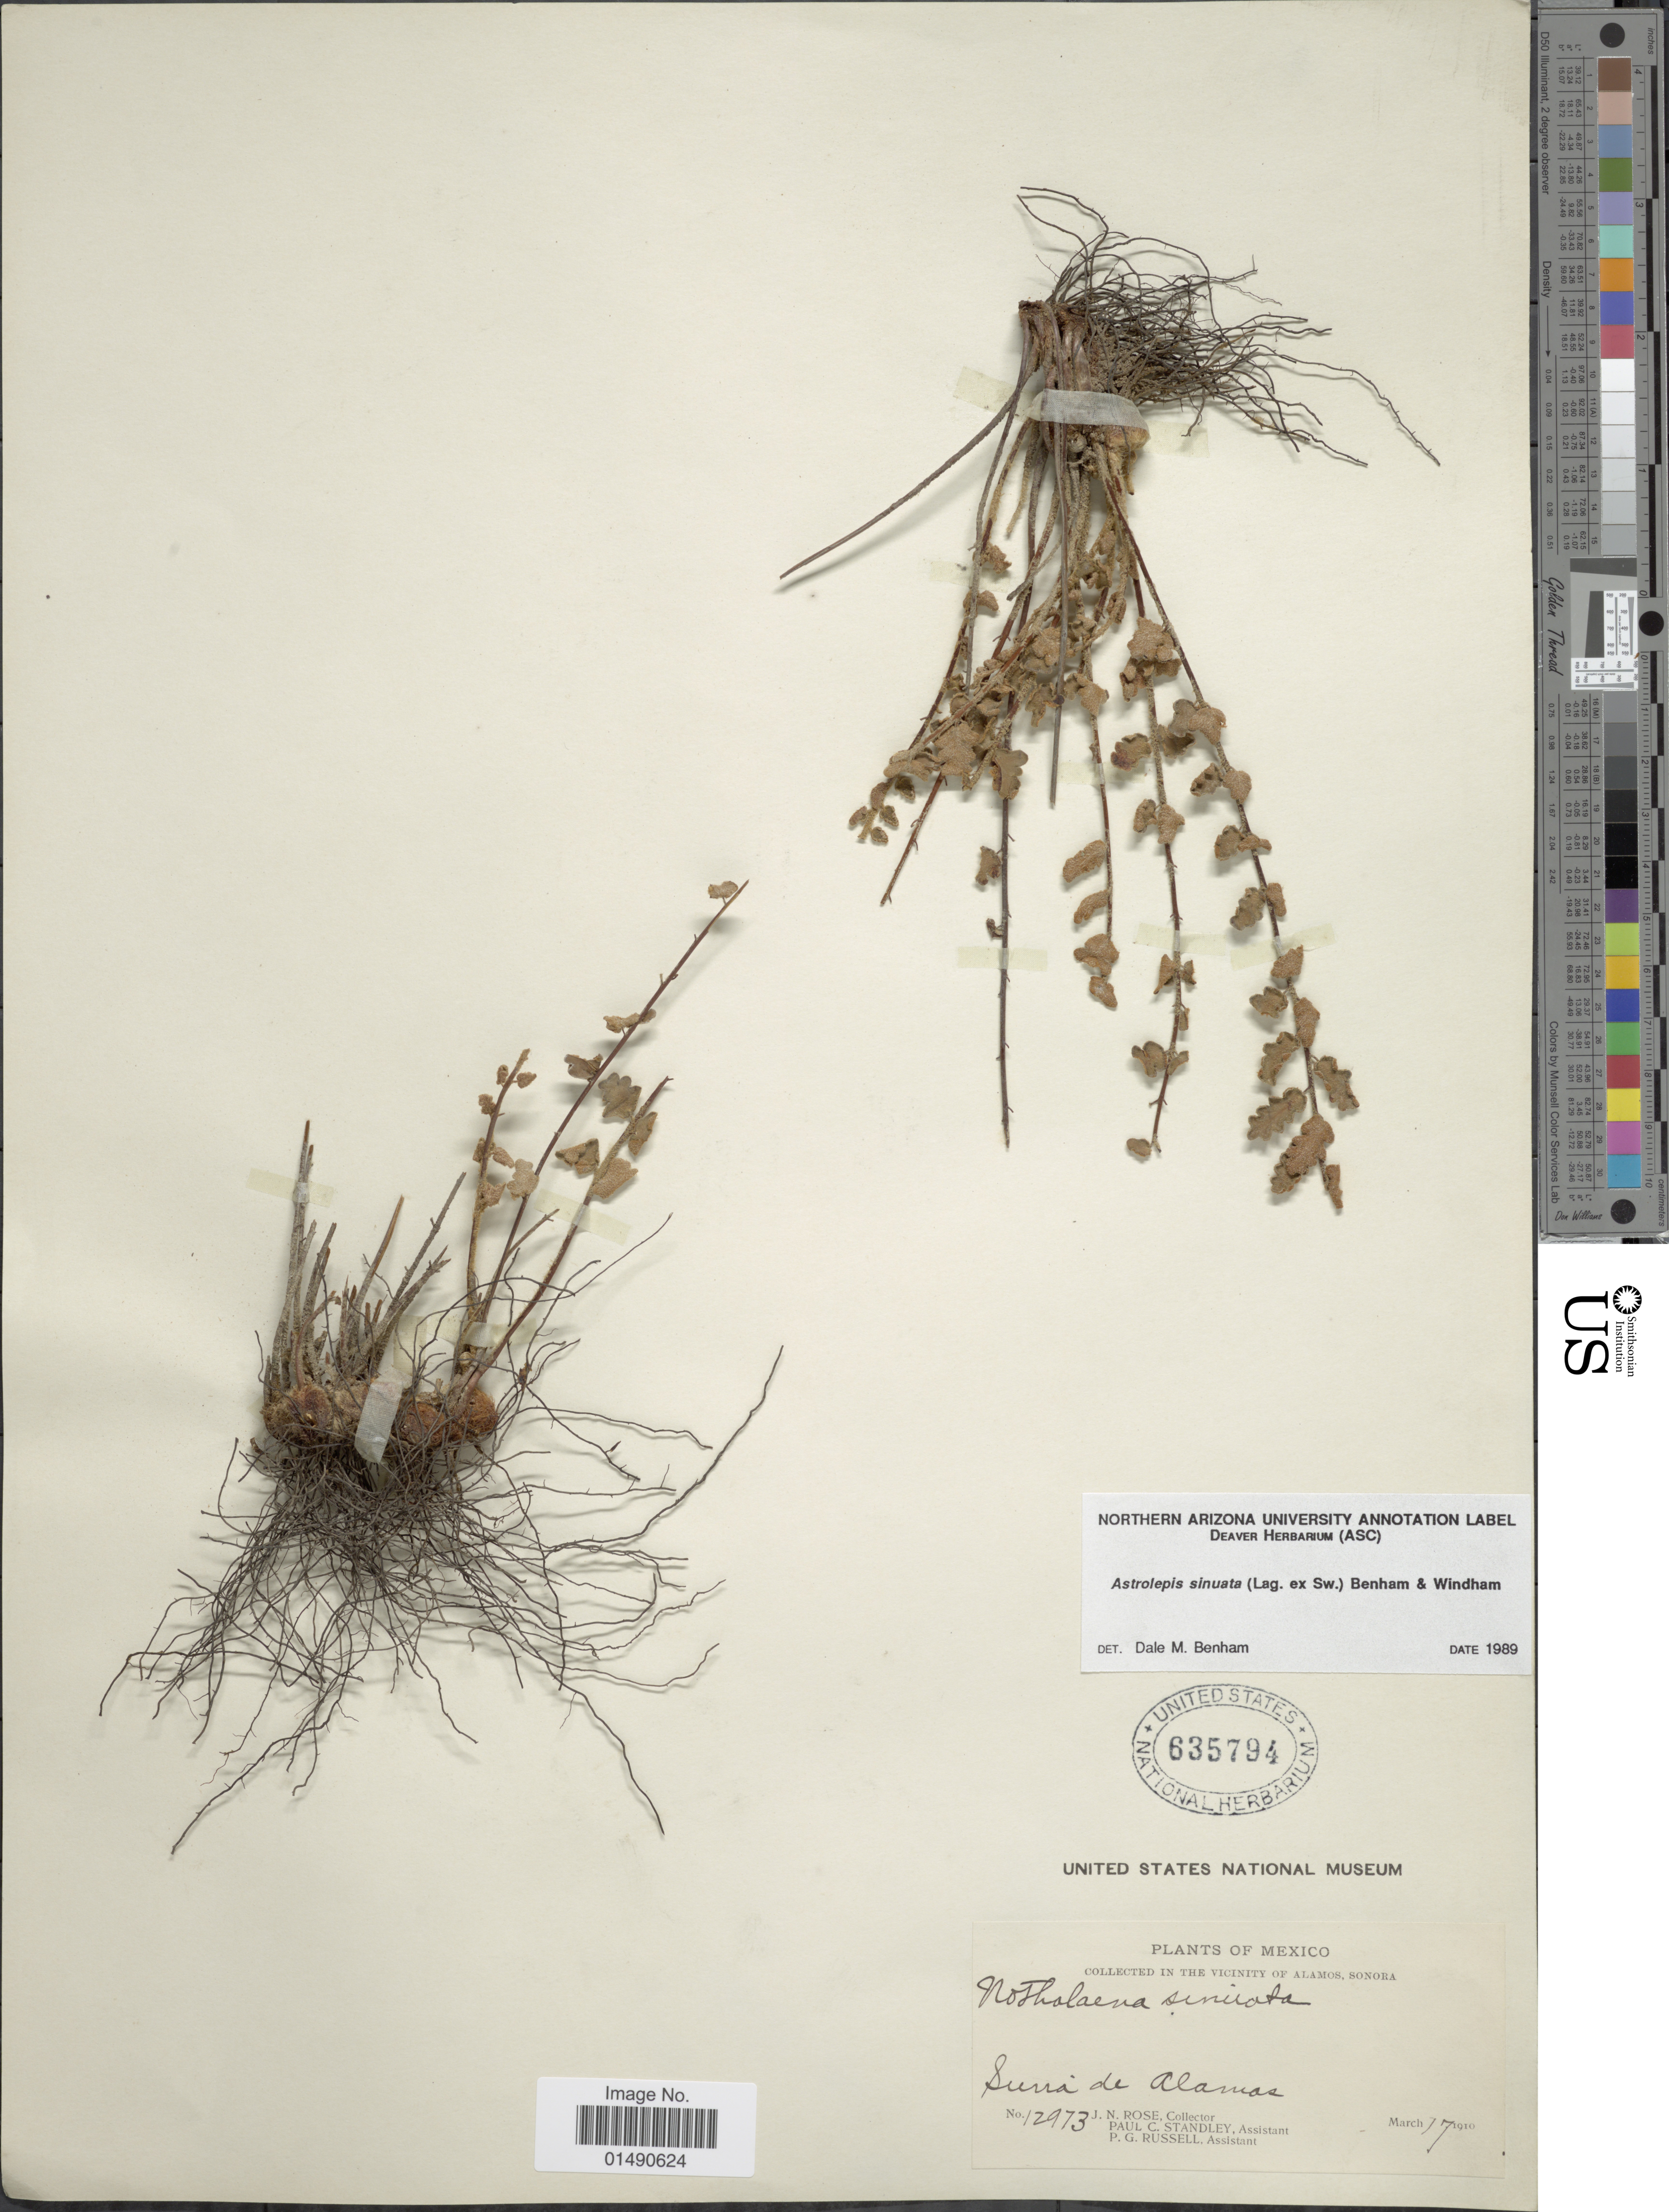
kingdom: Plantae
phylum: Tracheophyta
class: Polypodiopsida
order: Polypodiales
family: Pteridaceae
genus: Astrolepis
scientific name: Astrolepis sinuata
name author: (Lag. ex Sw.) D.M. Benham & Windham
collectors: J. N. Rose, P. C. Standley & P. G. Russell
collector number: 12973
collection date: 1910-03-17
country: Mexico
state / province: Sonora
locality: Vicinity of Alamos, Surra de Alamos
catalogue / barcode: US 635794